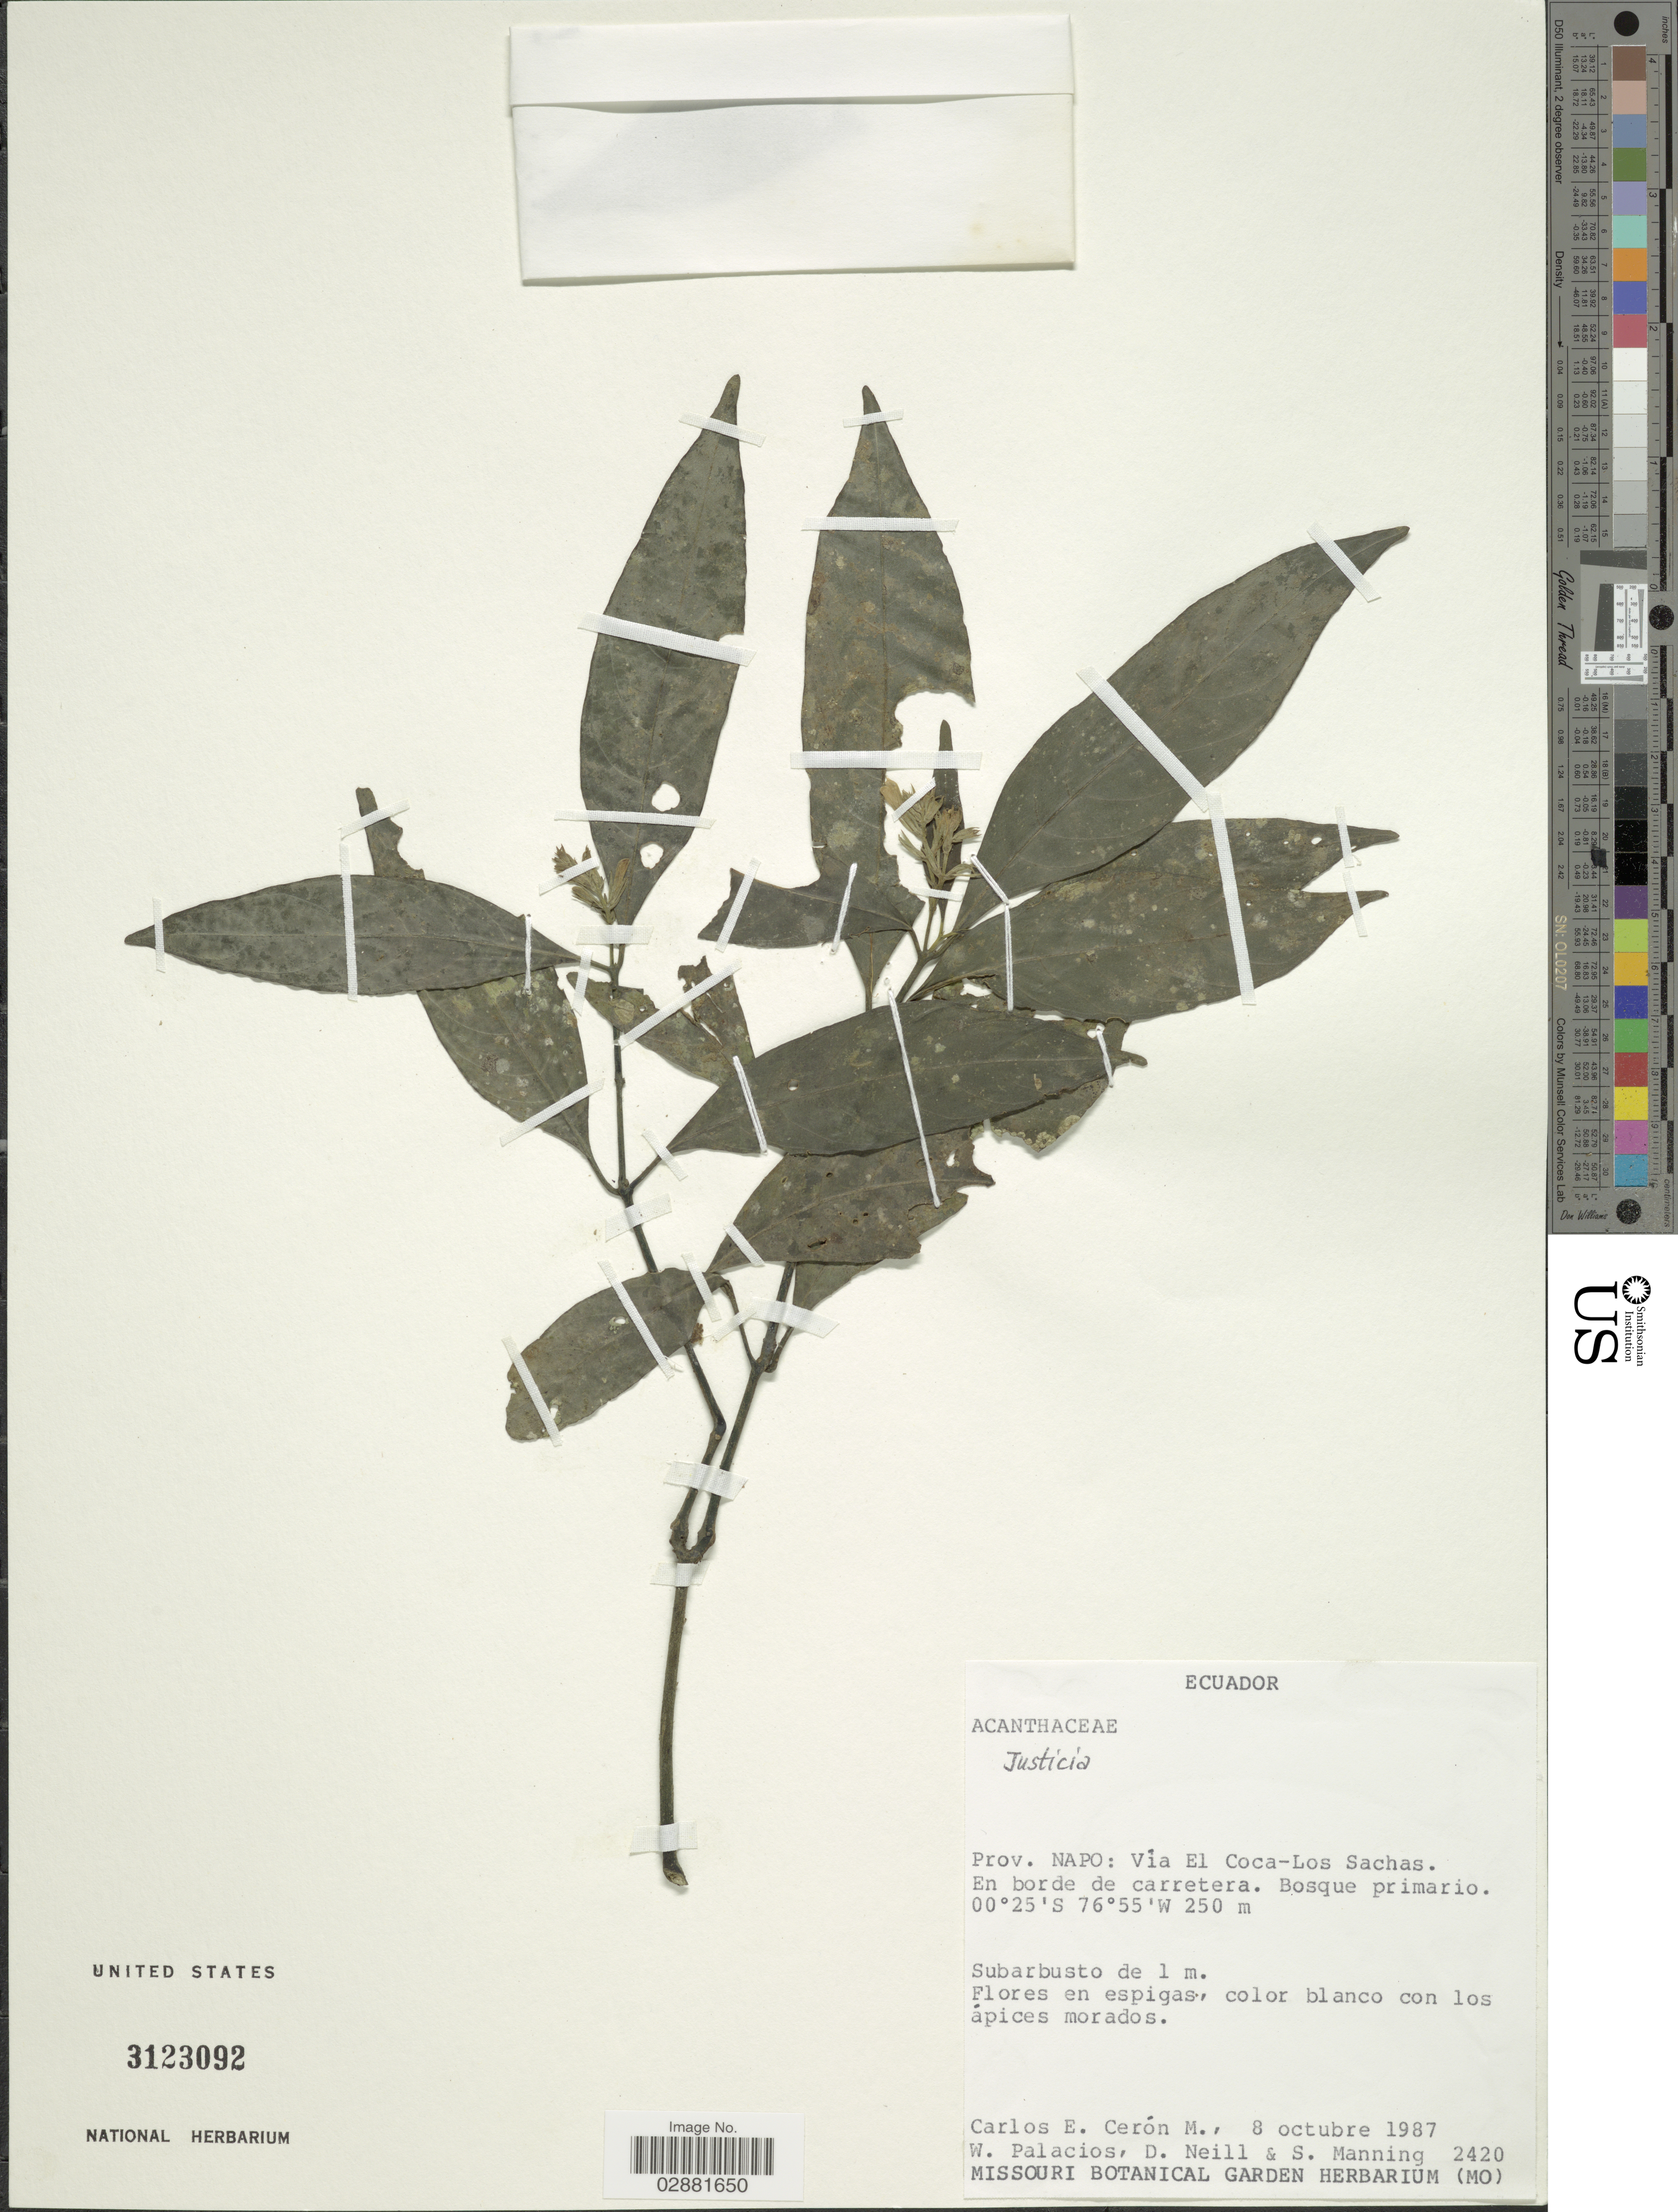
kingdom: Plantae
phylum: Tracheophyta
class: Magnoliopsida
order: Lamiales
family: Acanthaceae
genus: Justicia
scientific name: Justicia sp.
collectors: C. E. Cerón M., W. Palacios, D. Neill & S. Manning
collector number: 2420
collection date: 1987-10-08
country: Ecuador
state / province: Napo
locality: Vía El Coca-Los Sachas.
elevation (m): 250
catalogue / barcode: US 3123092